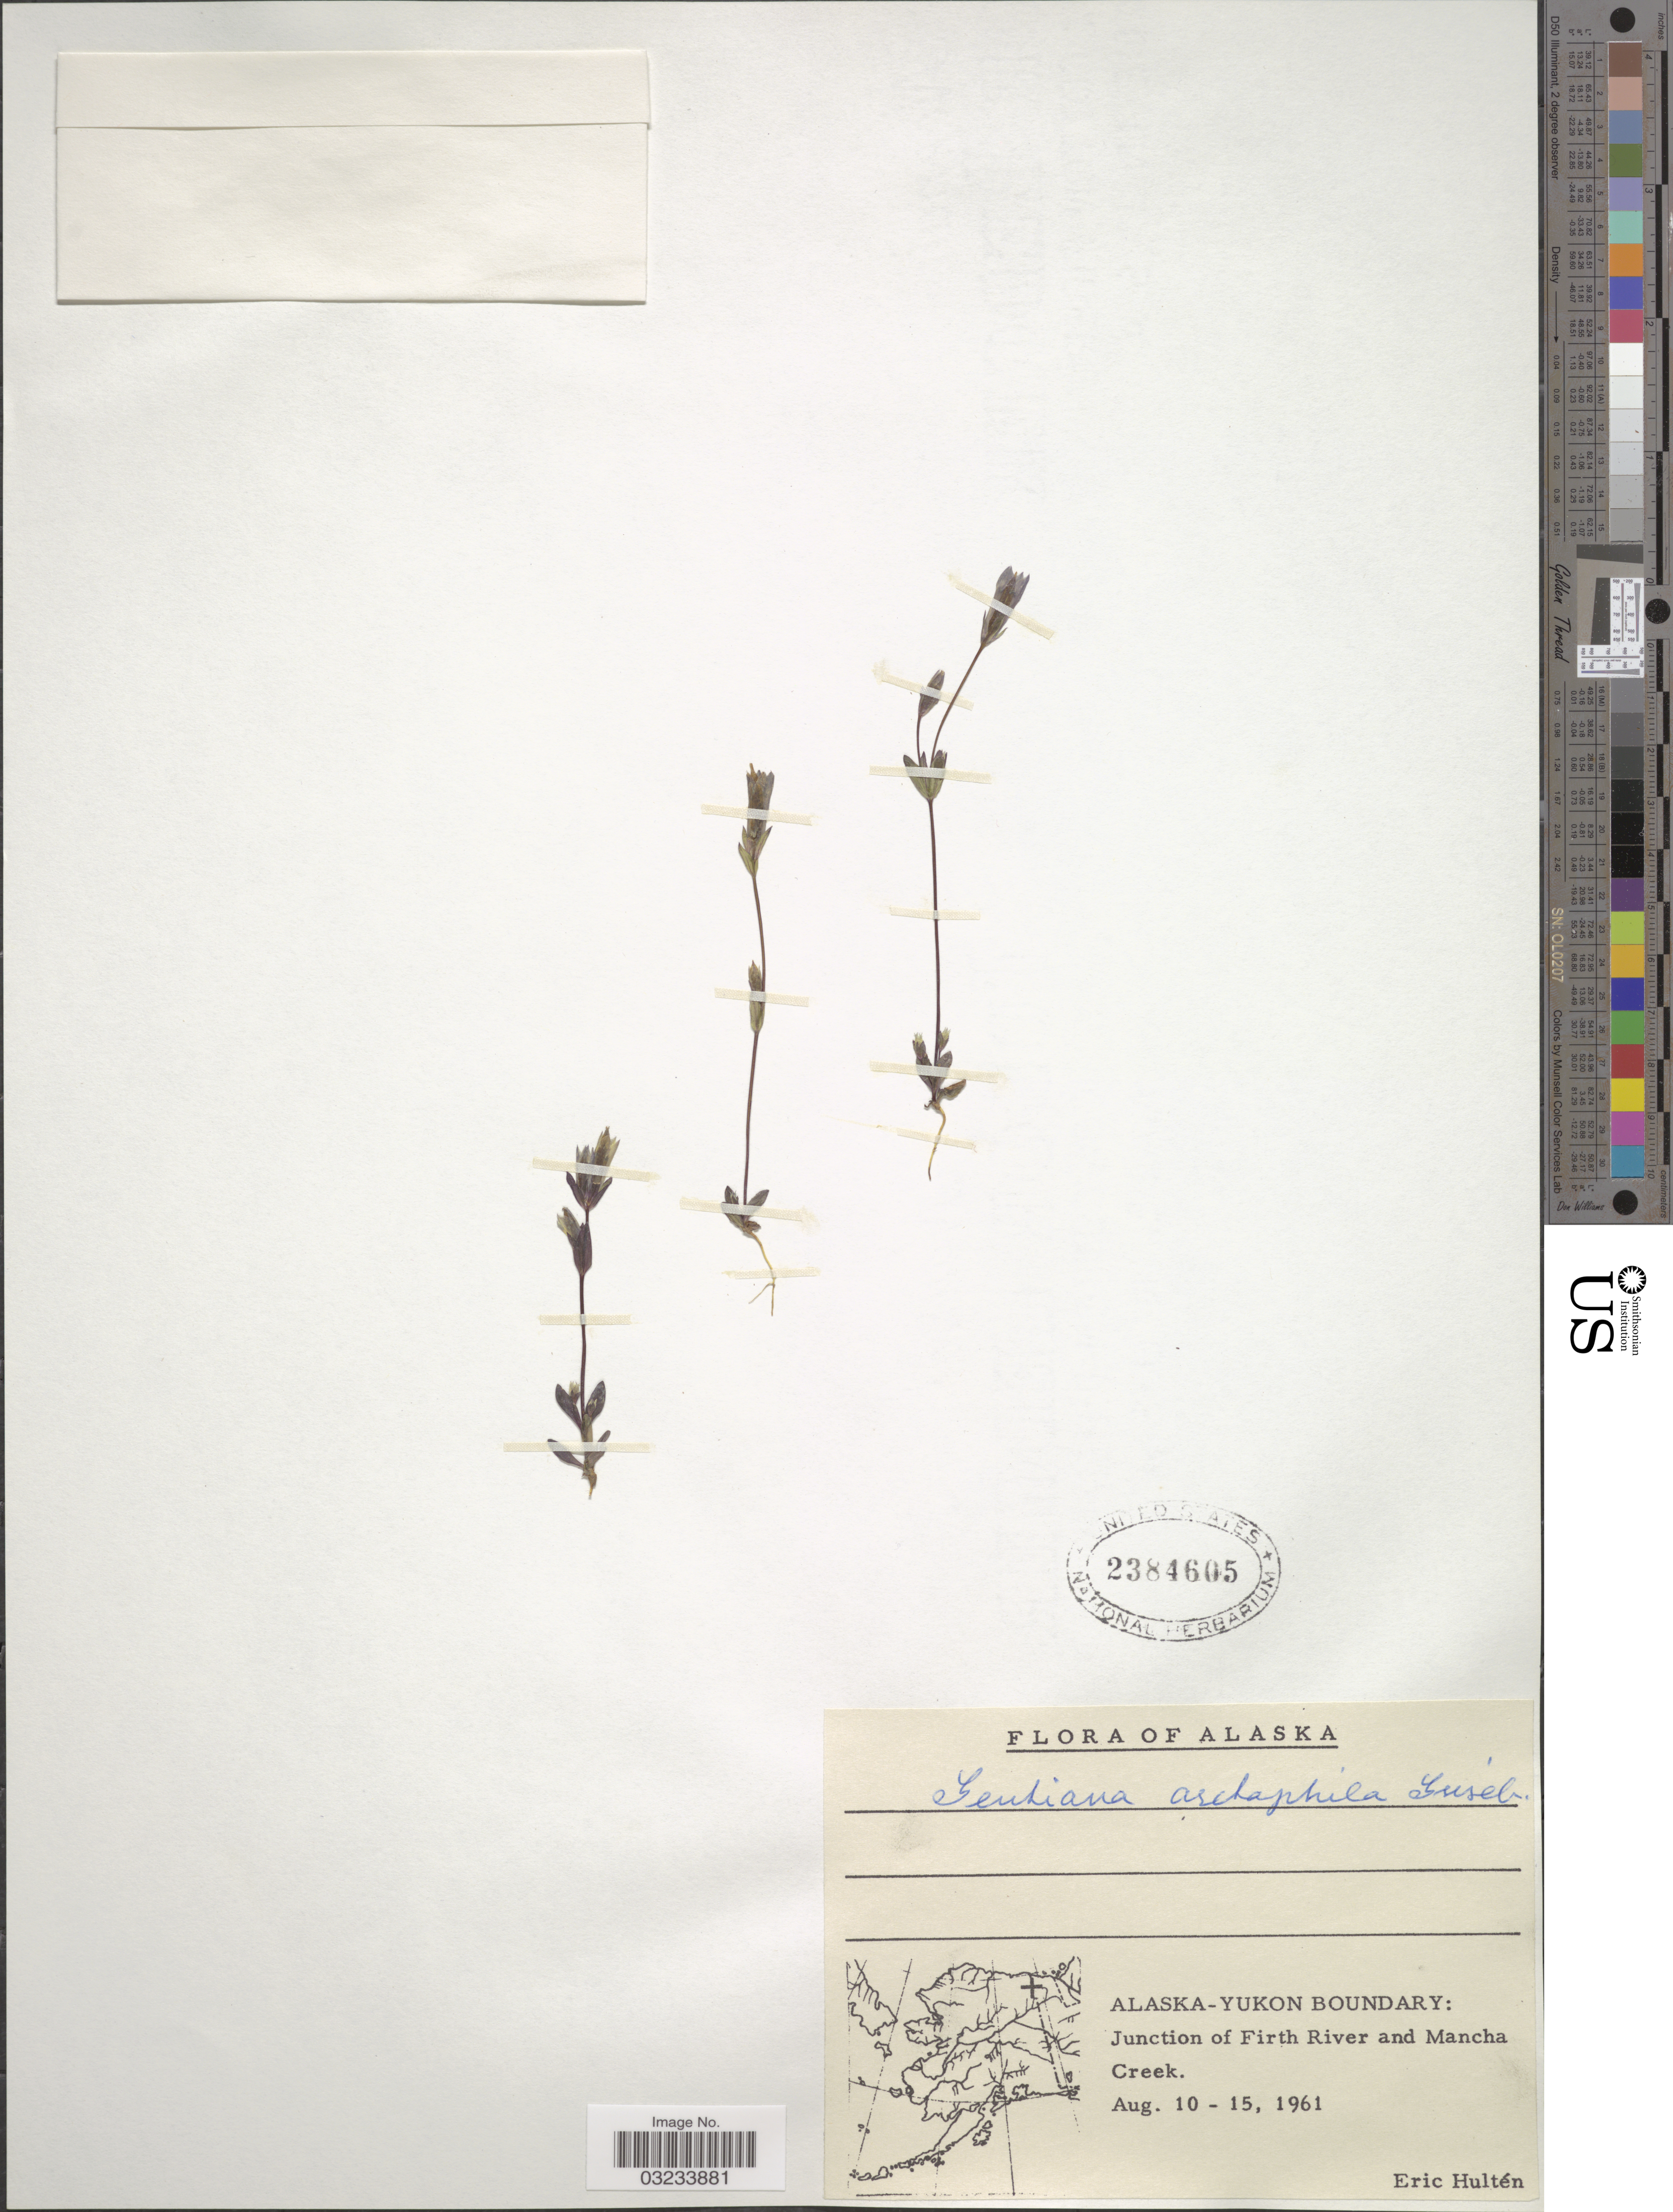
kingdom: Plantae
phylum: Tracheophyta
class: Magnoliopsida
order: Gentianales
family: Gentianaceae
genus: Gentiana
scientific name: Gentiana arctophila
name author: Griseb.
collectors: E. G. Hultén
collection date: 1961-08-10/1961-08-15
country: United States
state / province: Alaska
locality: Alaska-Yukon Boundary: Junction of Firth River and Mancha Creek.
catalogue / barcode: US 2384605